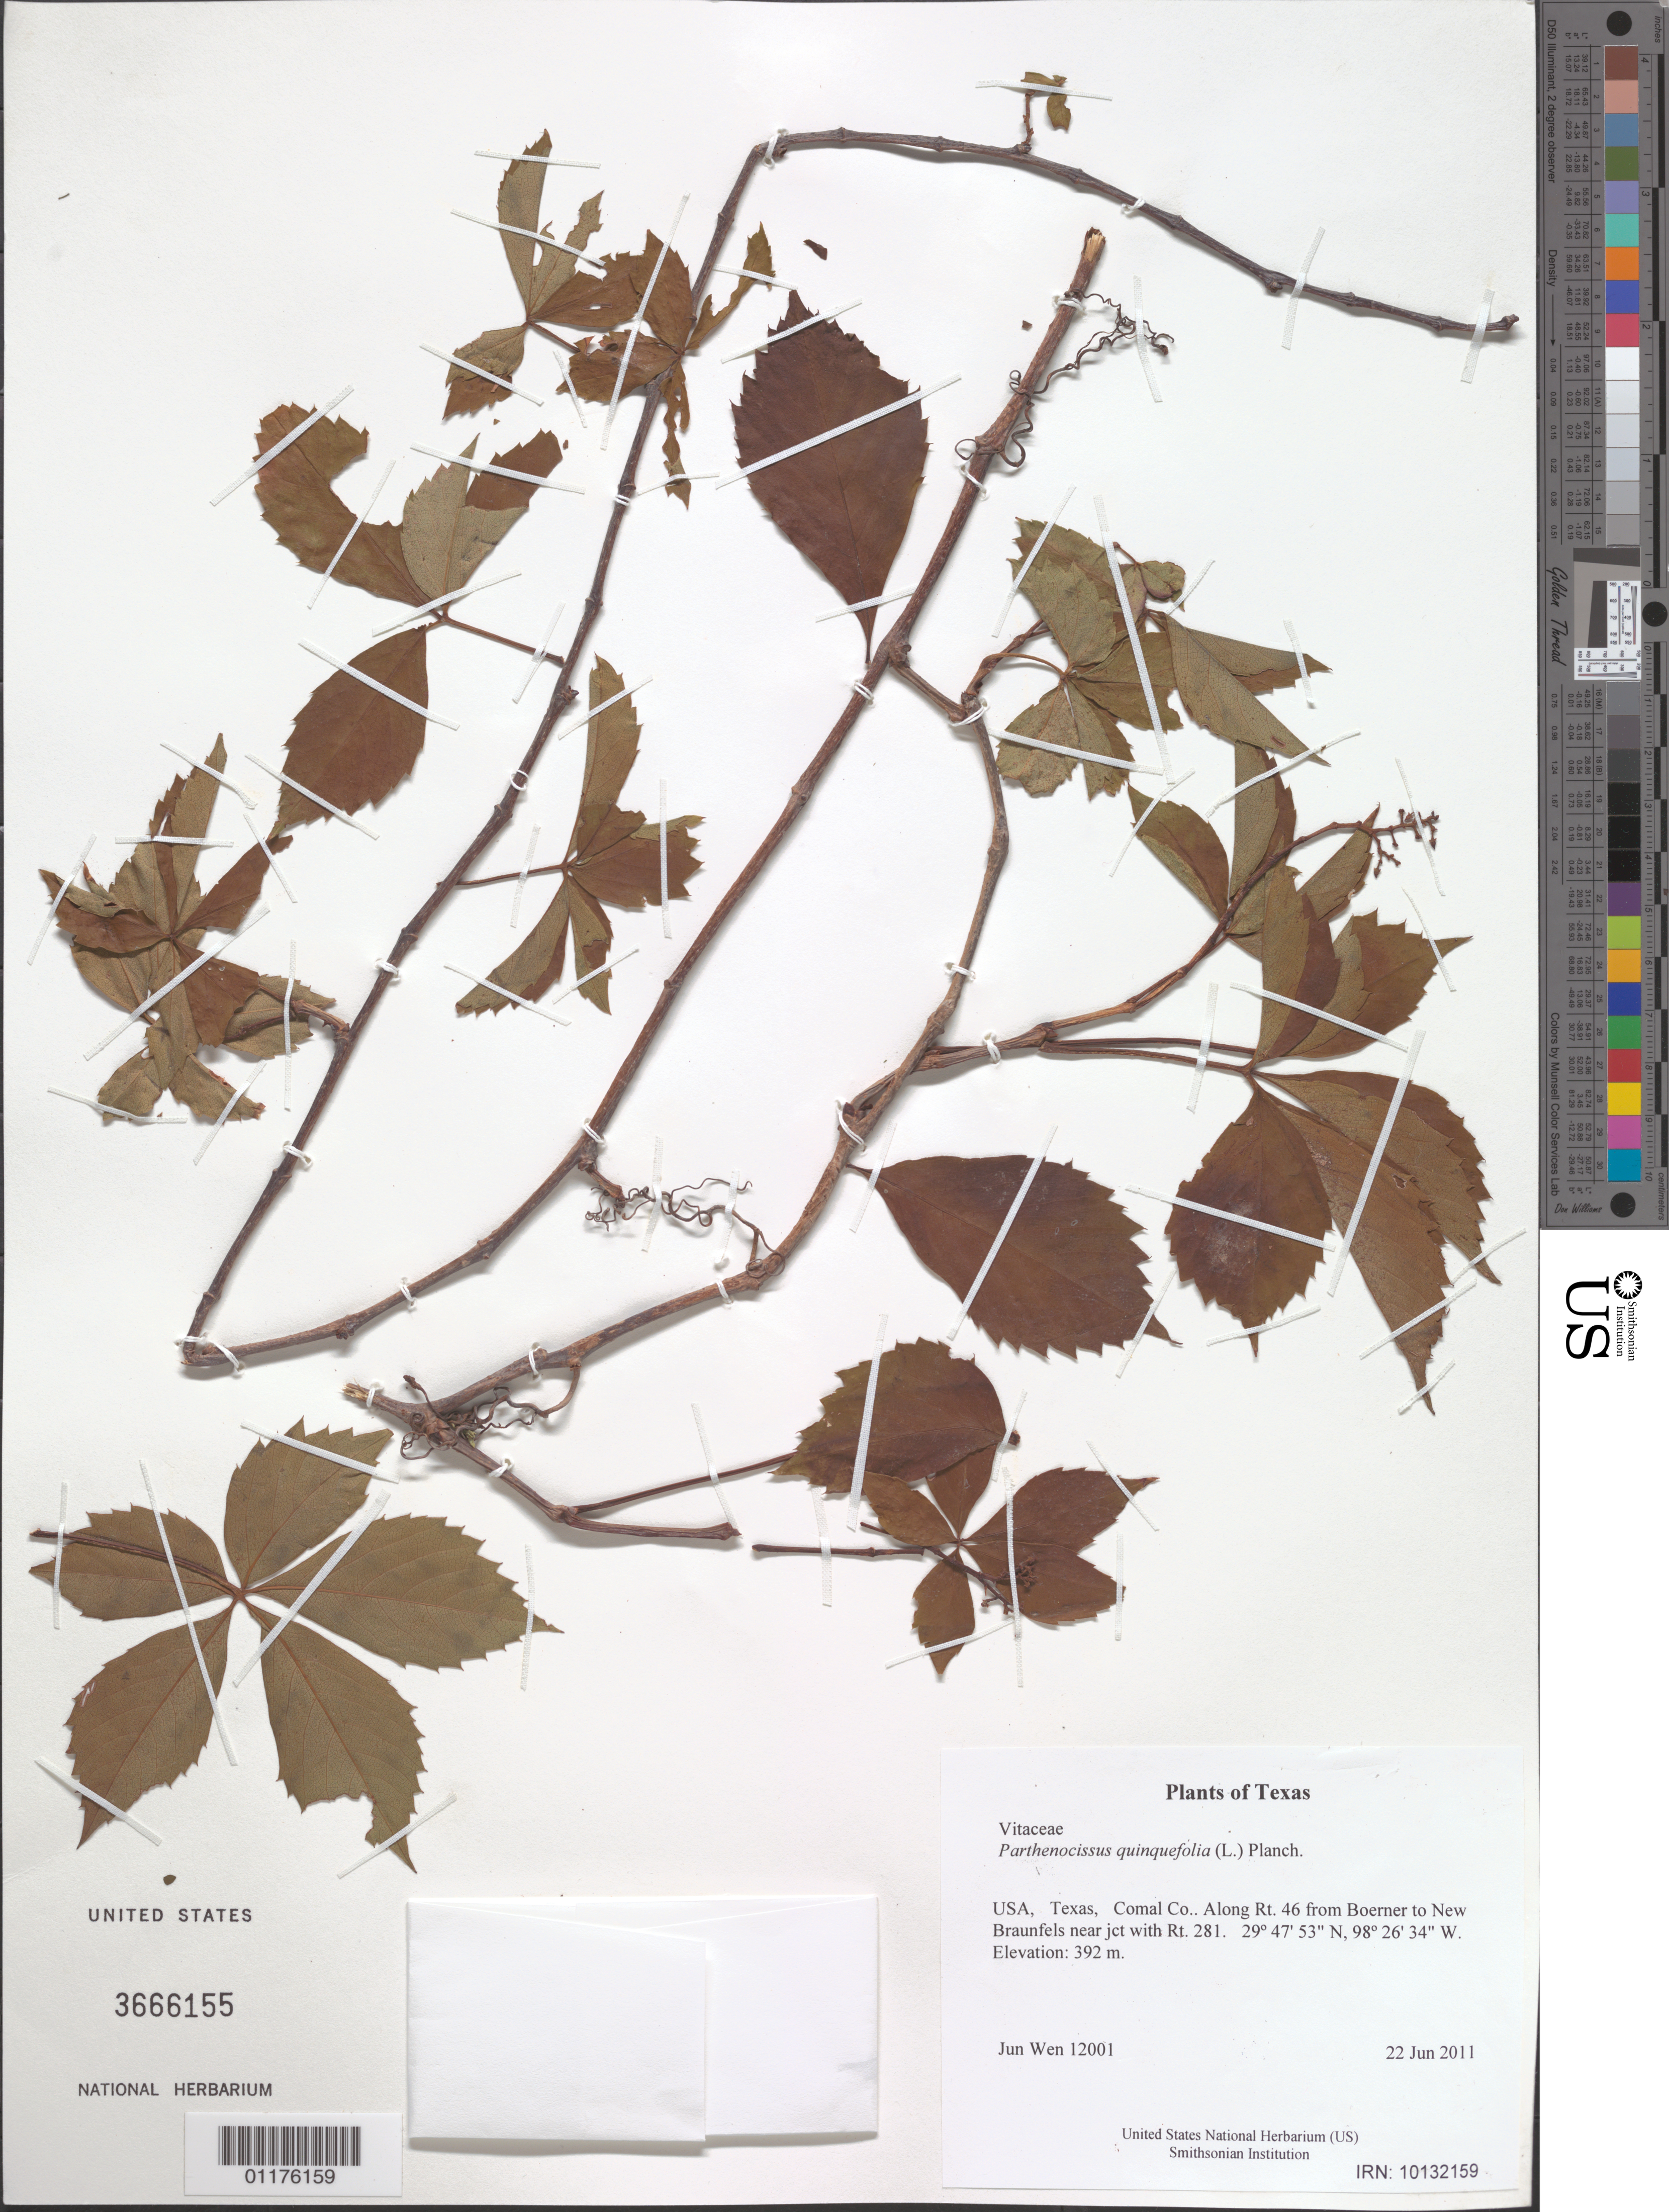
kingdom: Plantae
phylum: Tracheophyta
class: Magnoliopsida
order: Vitales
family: Vitaceae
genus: Parthenocissus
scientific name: Parthenocissus quinquefolia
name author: (L.) Planch.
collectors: J. Wen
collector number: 12001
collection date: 2011-06-22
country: United States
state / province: Texas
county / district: Comal Co.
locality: Along Rt. 46 from Boerner to New Braunfels near jct with Rt. 281.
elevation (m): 392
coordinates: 29 47.885 N, 98 26.564 W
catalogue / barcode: US 3666155